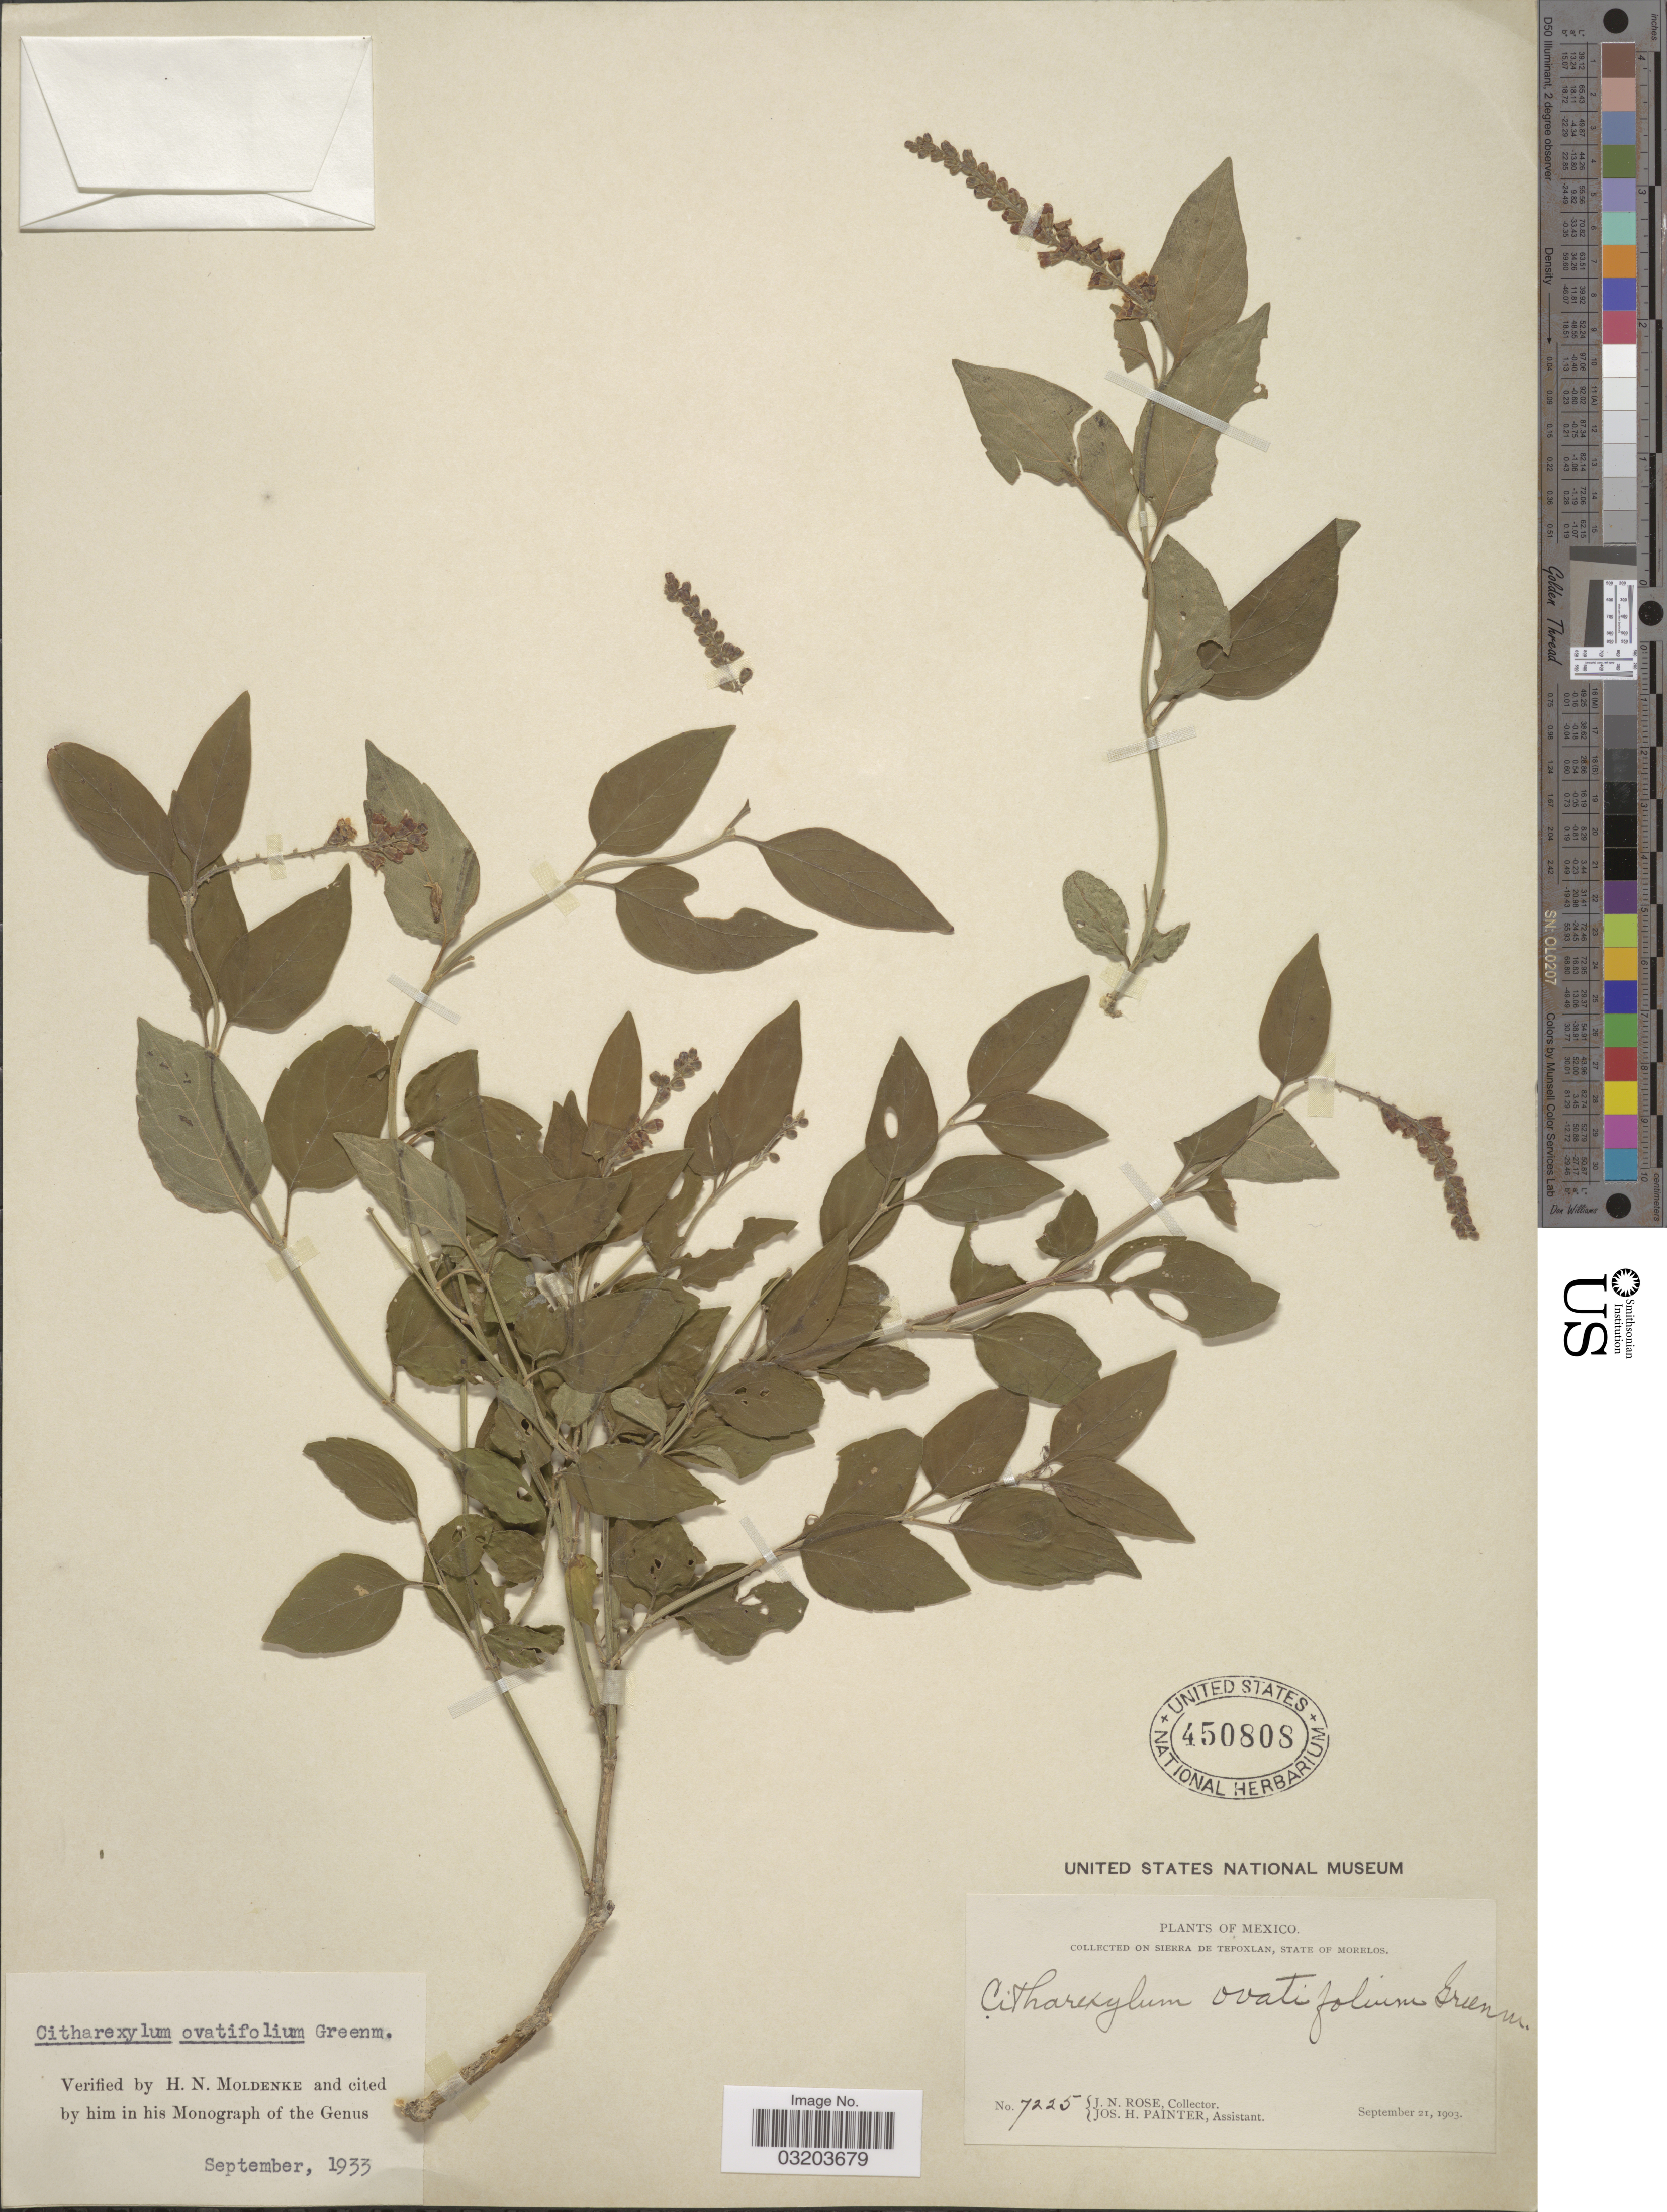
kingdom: Plantae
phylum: Tracheophyta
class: Magnoliopsida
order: Lamiales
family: Verbenaceae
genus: Citharexylum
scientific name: Citharexylum ovatifolium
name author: Greenm.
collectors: J. N. Rose & J. H. Painter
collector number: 7225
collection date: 1903-09-21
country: Mexico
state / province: Morelos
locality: Sierra de Tepoxlan.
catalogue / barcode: US 450808